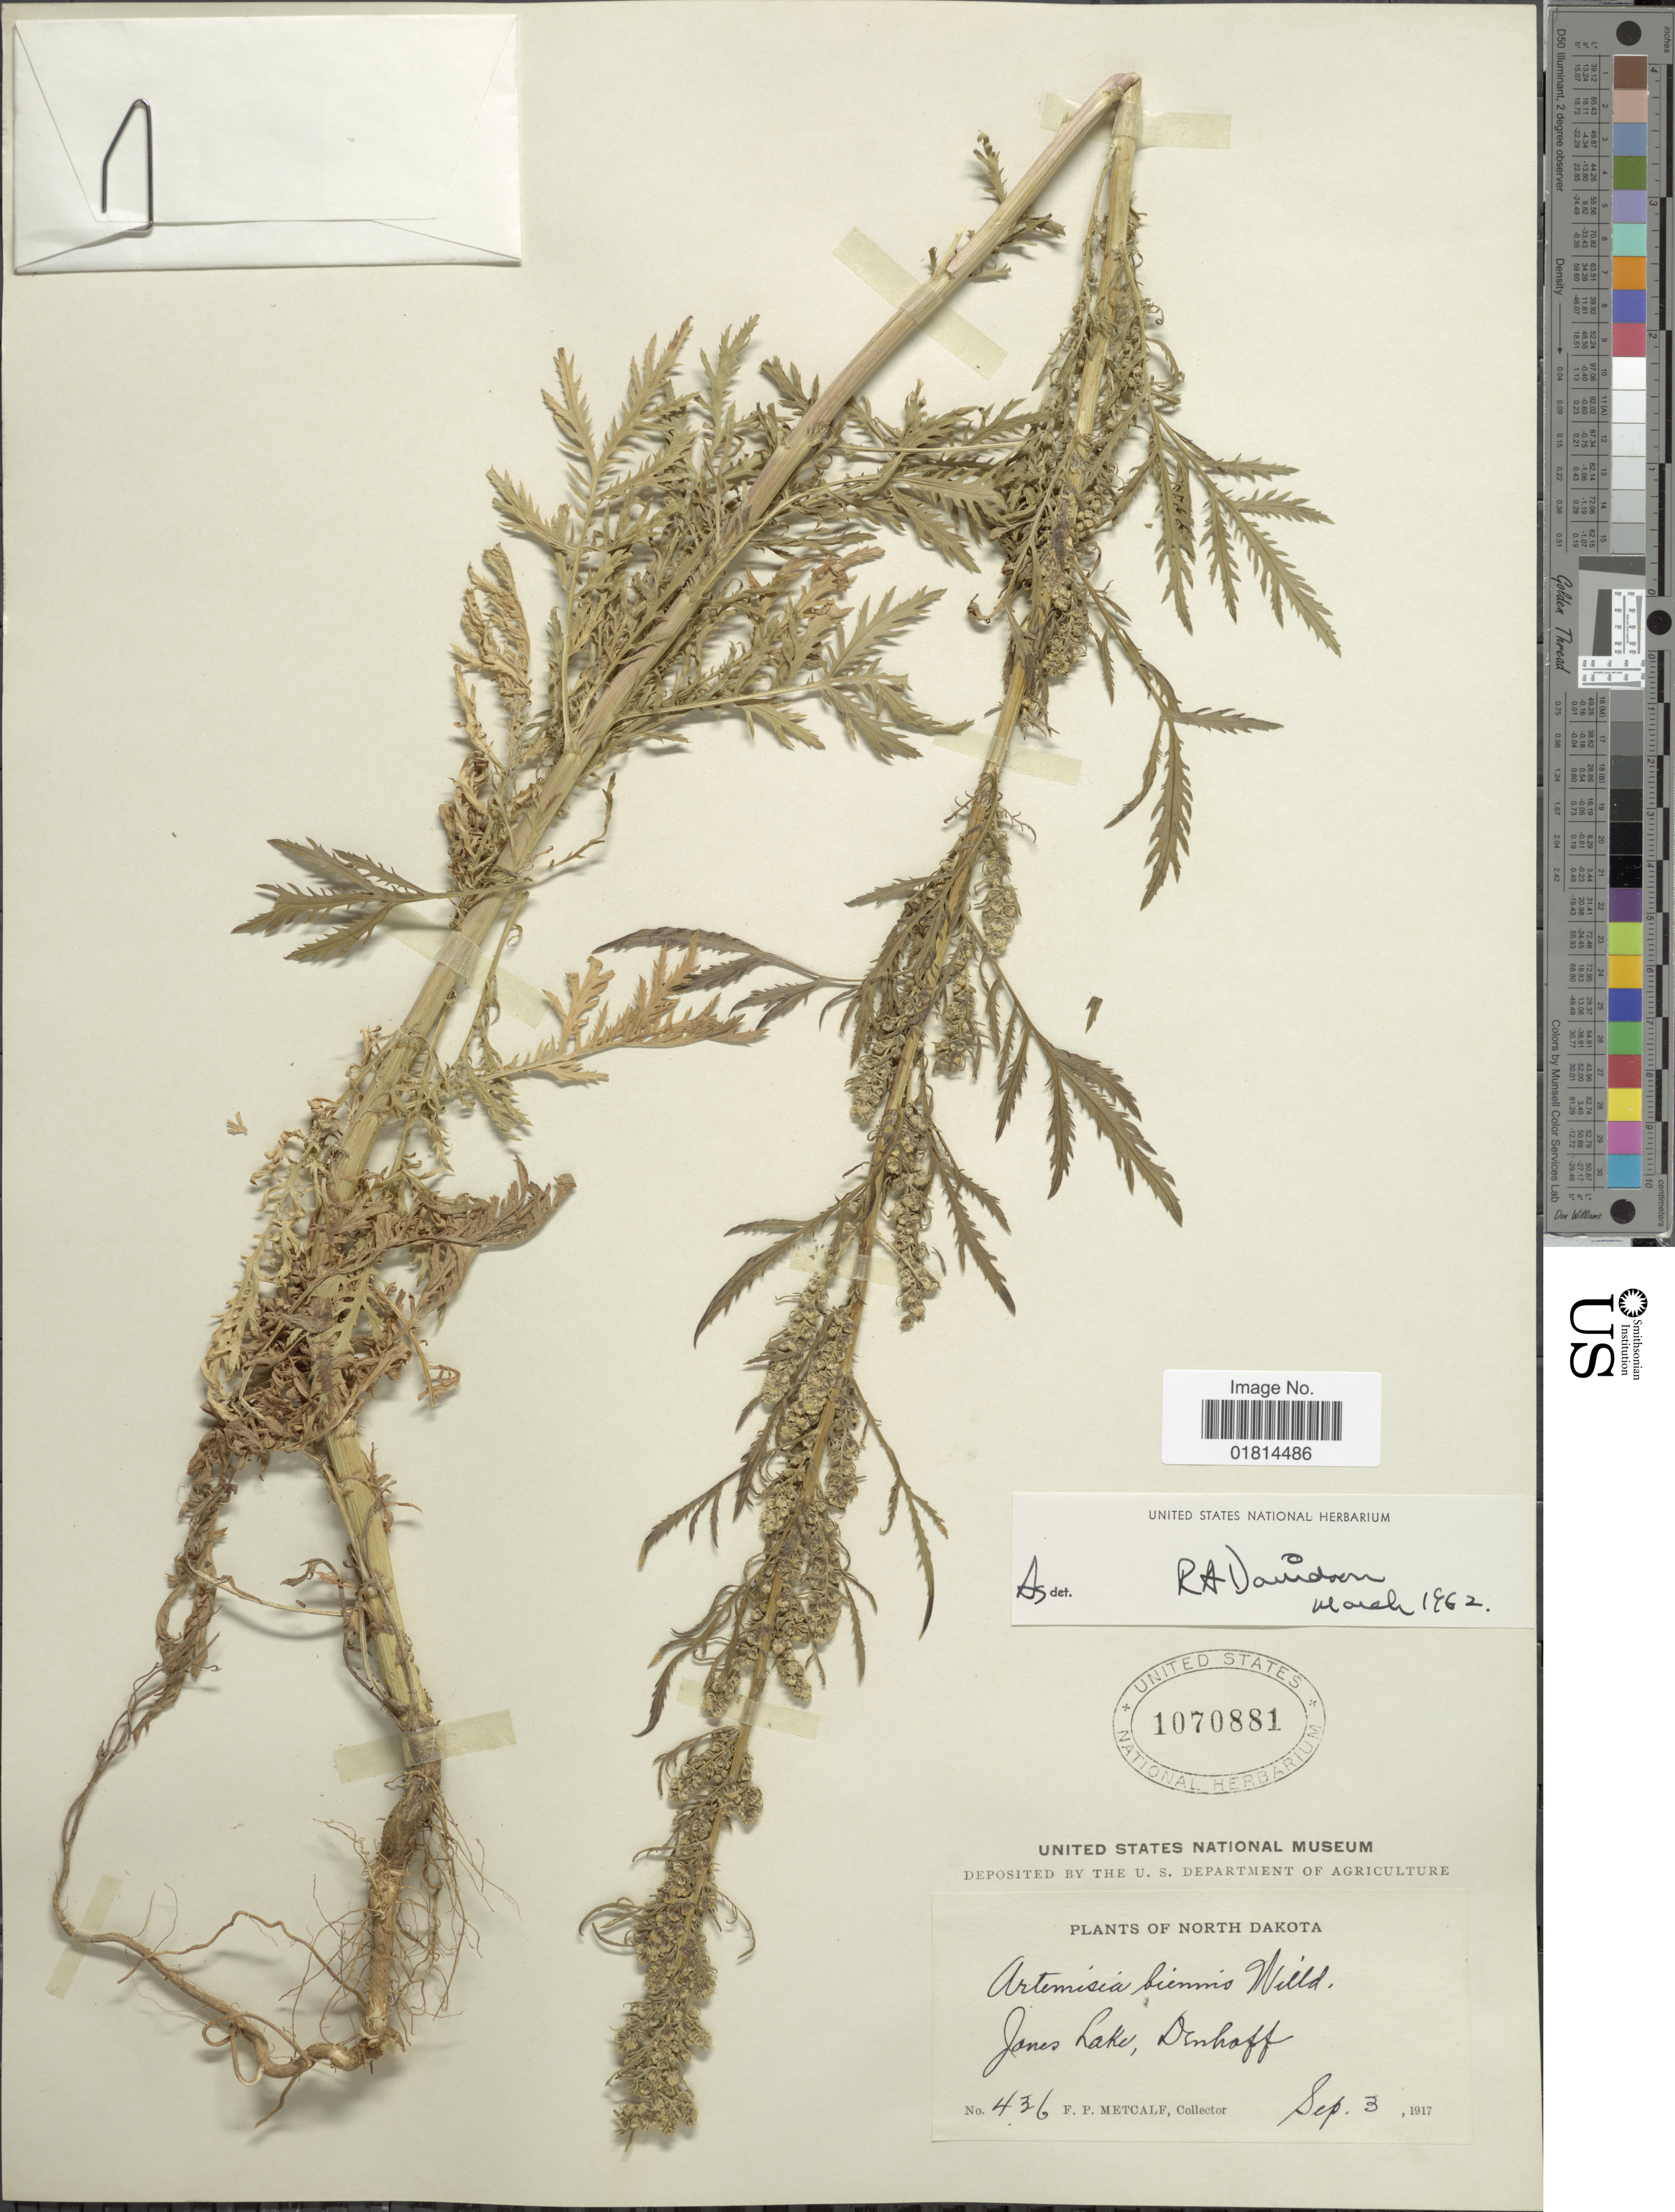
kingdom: Plantae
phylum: Tracheophyta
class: Magnoliopsida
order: Asterales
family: Asteraceae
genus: Artemisia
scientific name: Artemisia biennis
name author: Willd.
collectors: F. Metcalf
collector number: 436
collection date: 1917-09-03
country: United States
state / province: North Dakota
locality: Jones Lake, Denhoff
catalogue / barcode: US 1070881